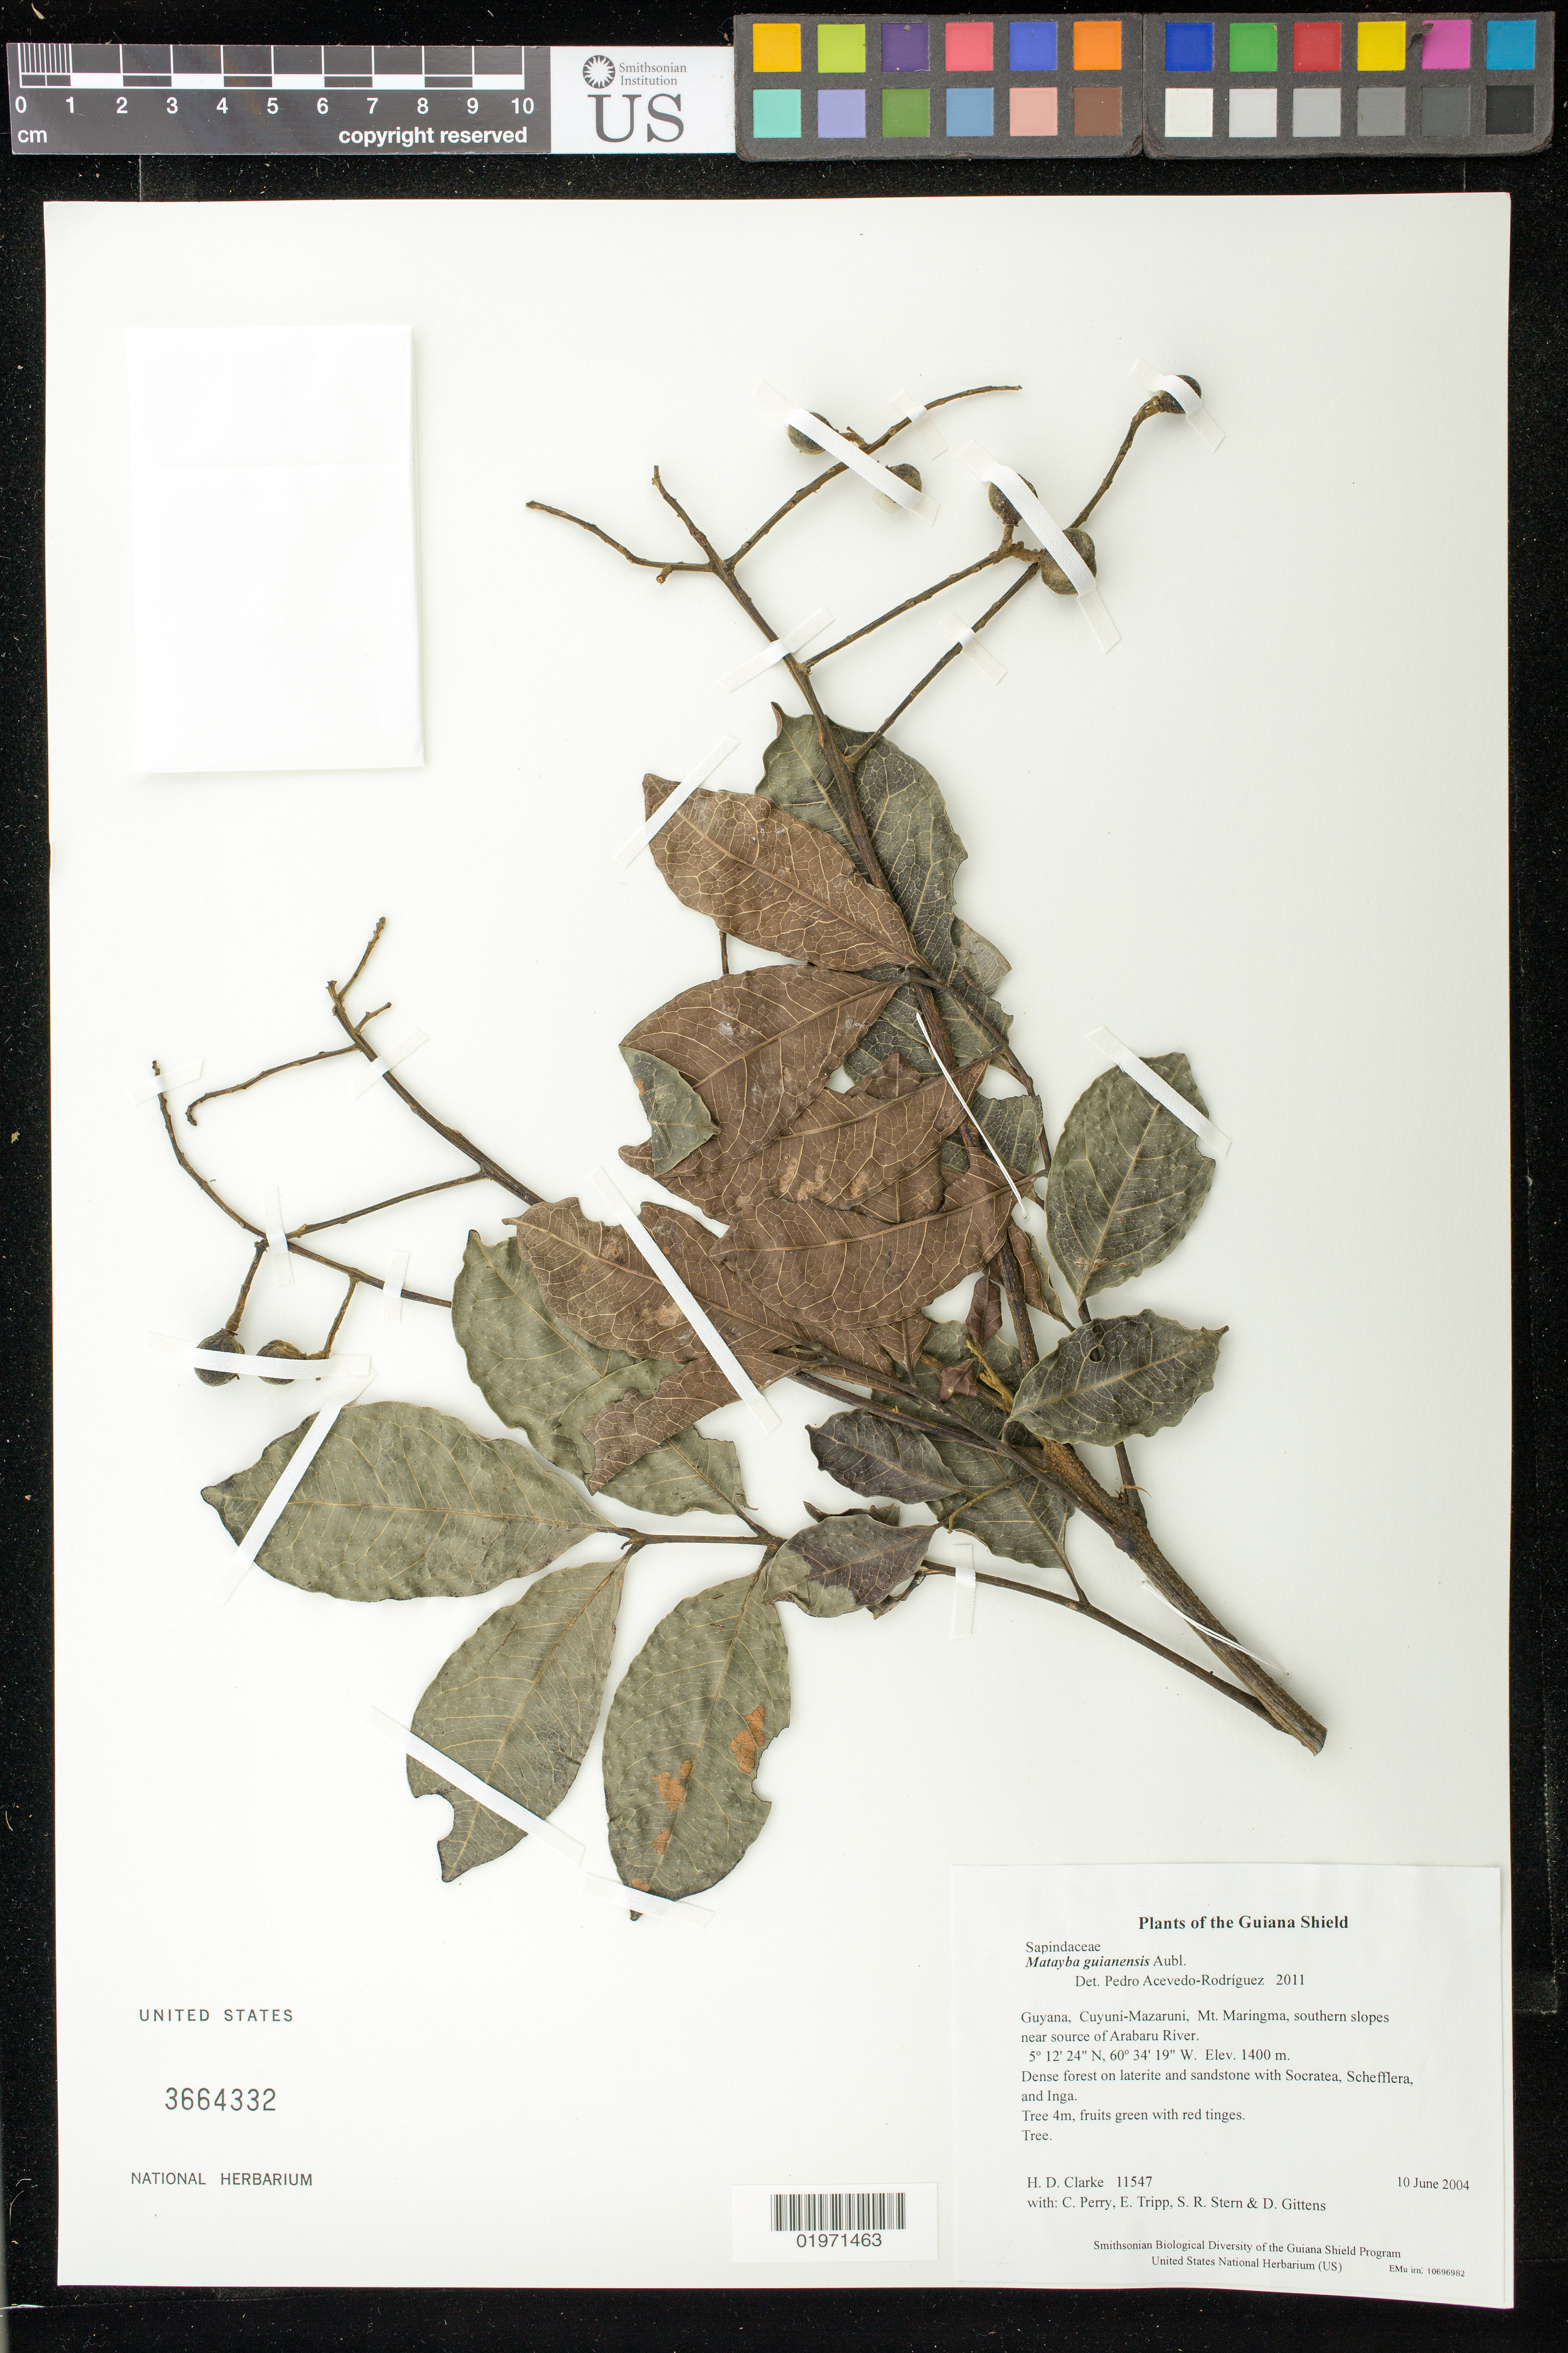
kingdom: Plantae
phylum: Tracheophyta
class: Magnoliopsida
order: Sapindales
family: Sapindaceae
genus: Matayba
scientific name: Matayba guianensis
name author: Aubl.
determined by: Acevedo-Rodríguez, P., (BOT), Smithsonian Institution - National Museum of Natural History (UNITED STATES)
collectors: H. D. Clarke, C. Perry, E. Tripp, S. R. Stern & D. Gittens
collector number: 11547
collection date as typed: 10 June 2004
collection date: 2004-06-10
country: Guyana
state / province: Cuyuni-Mazaruni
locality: Mt. Maringma, southern slopes near source of Arabaru River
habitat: Dense forest on laterite and sandstone with Socratea, Schefflera, and Inga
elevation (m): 1400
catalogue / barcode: US 3664332